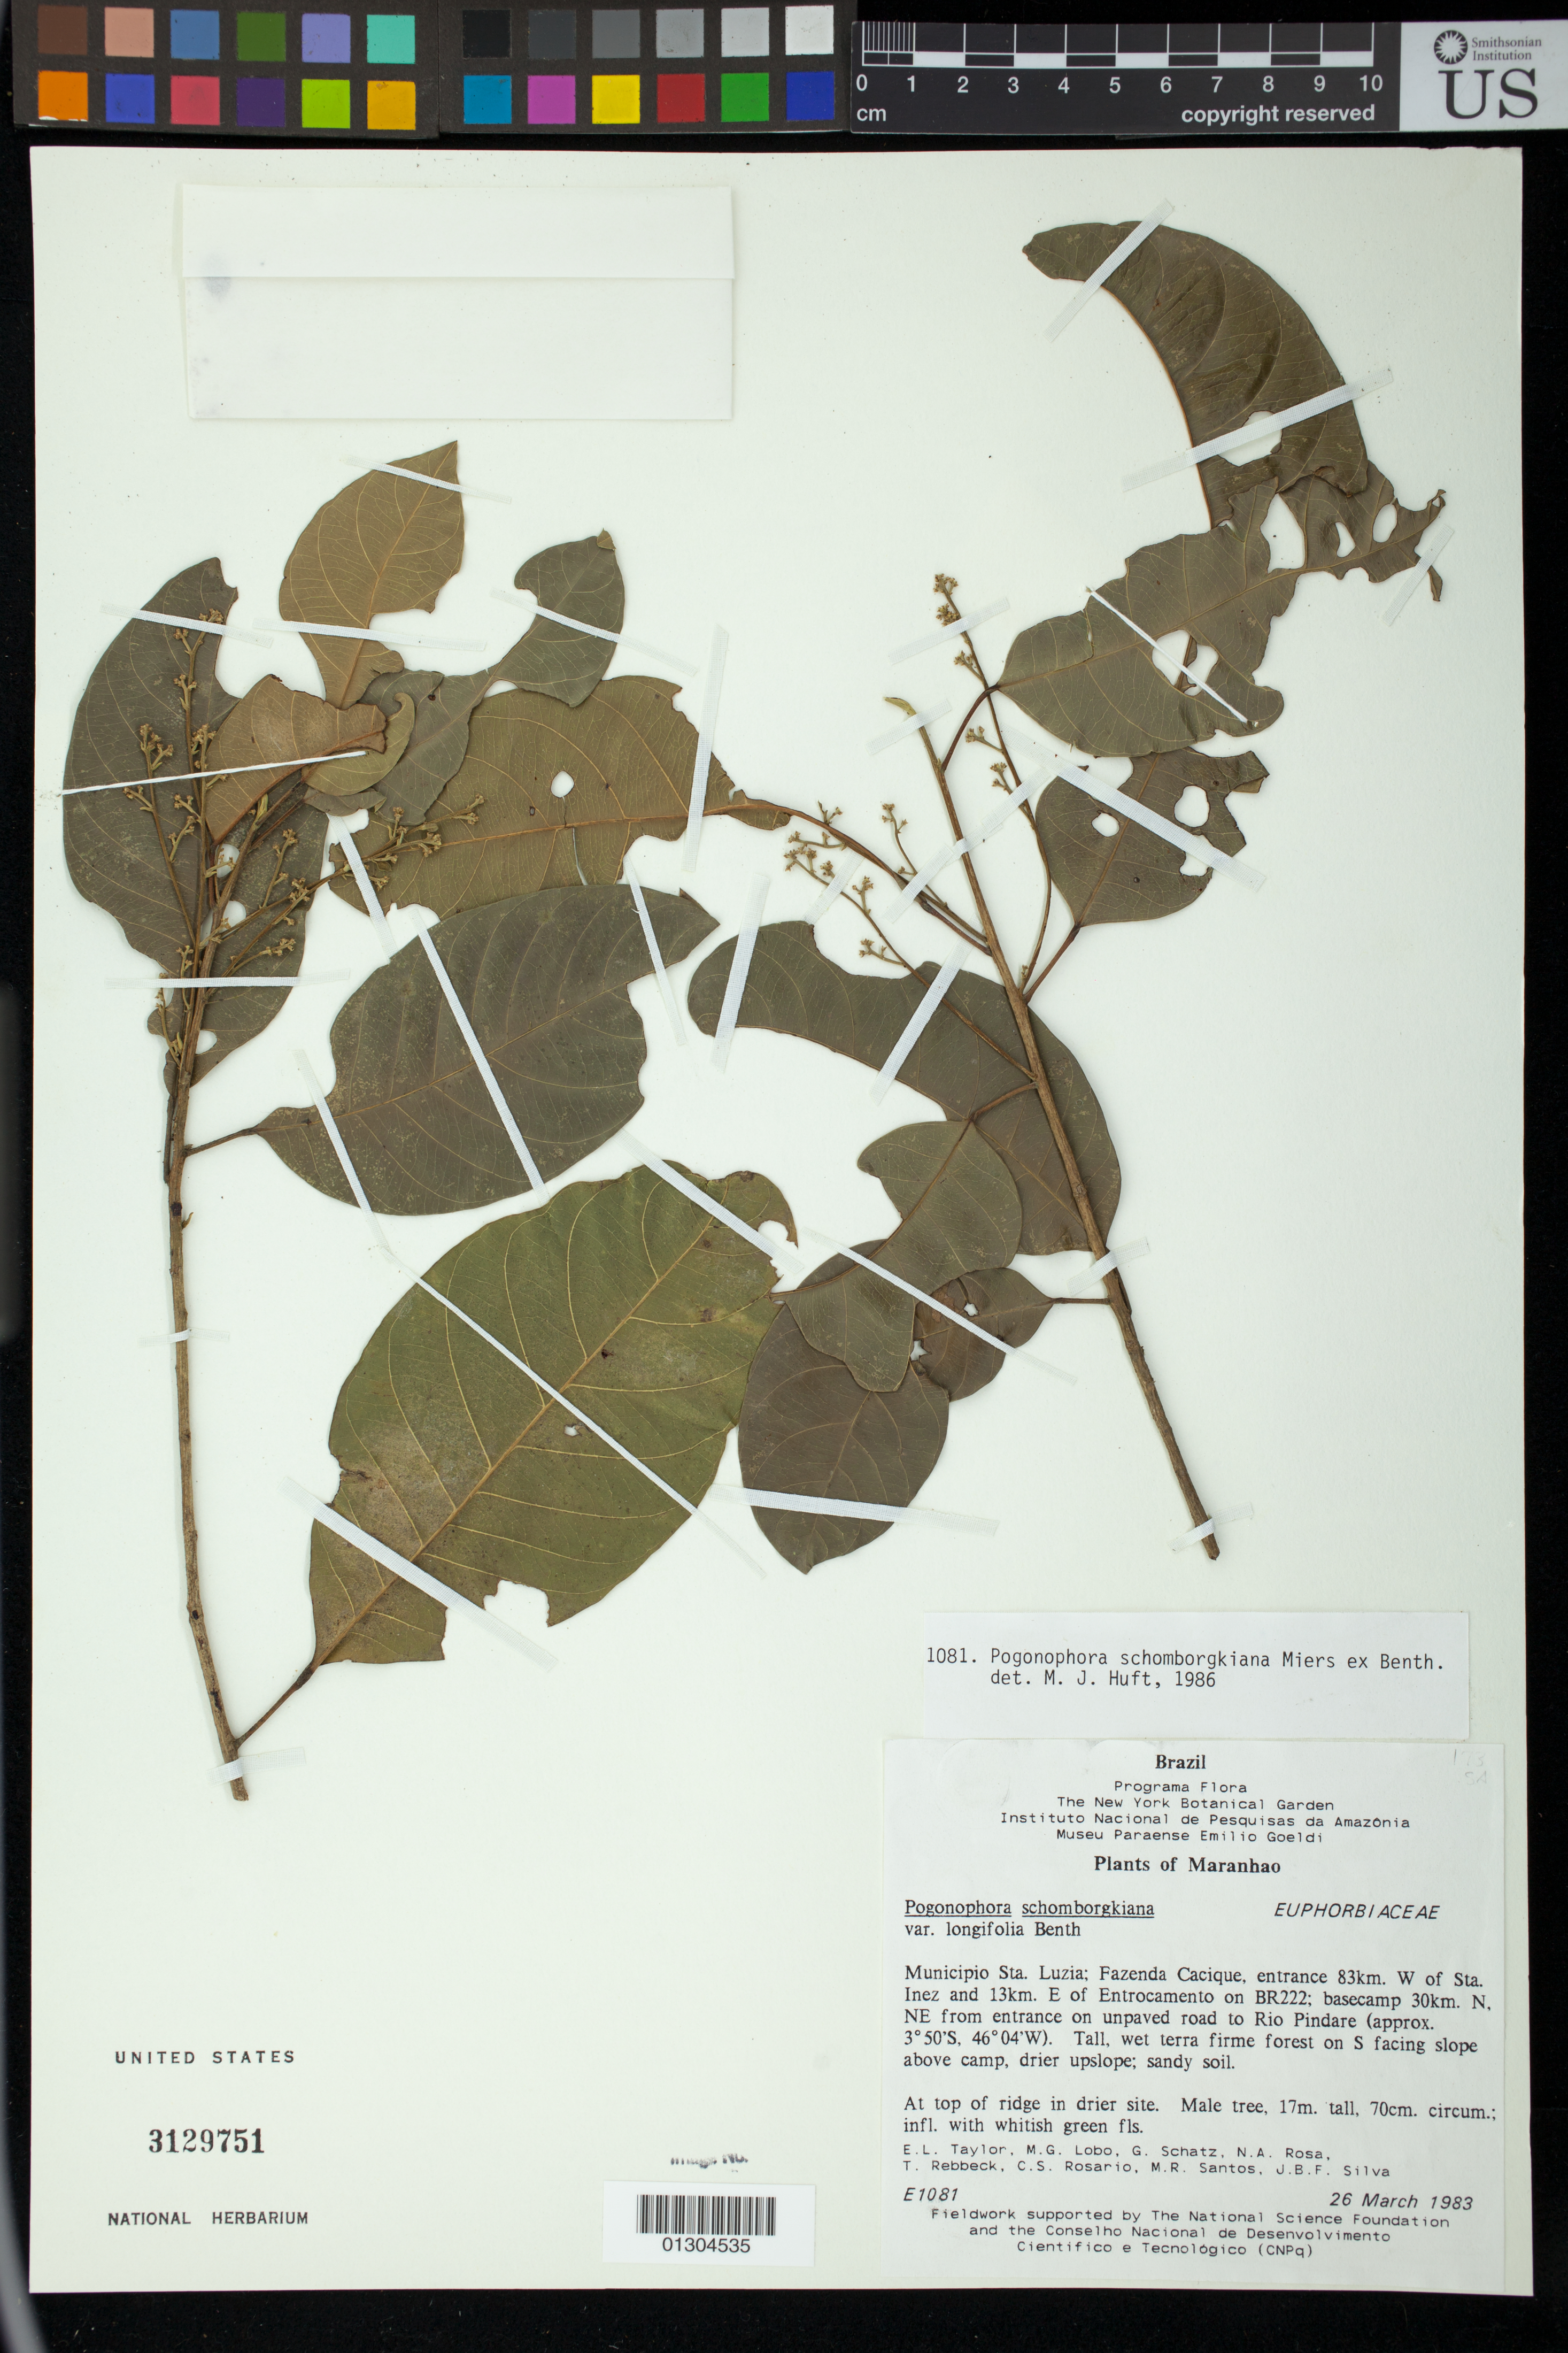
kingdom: Plantae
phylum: Tracheophyta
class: Magnoliopsida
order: Malpighiales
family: Peraceae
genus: Pogonophora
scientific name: Pogonophora schomburgkiana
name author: Miers ex Benth.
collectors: E. L. Taylor, M. Lobo, N. Schatz, N. A. Rosa, T. Rebbeck, C. S. Rosario, M. R. Santos & J. B. Silva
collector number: E1081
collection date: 1983-03-26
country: Brazil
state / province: Maranhao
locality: Municipio Sta. Luzia; Fazenda Cacique, entrance 83 km W of Sta. Inez and 13 km E of Entrocamento on BR222; basecamp 30km N, NE from entrance on unpaved road to Rio Pindare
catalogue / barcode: US 3129751